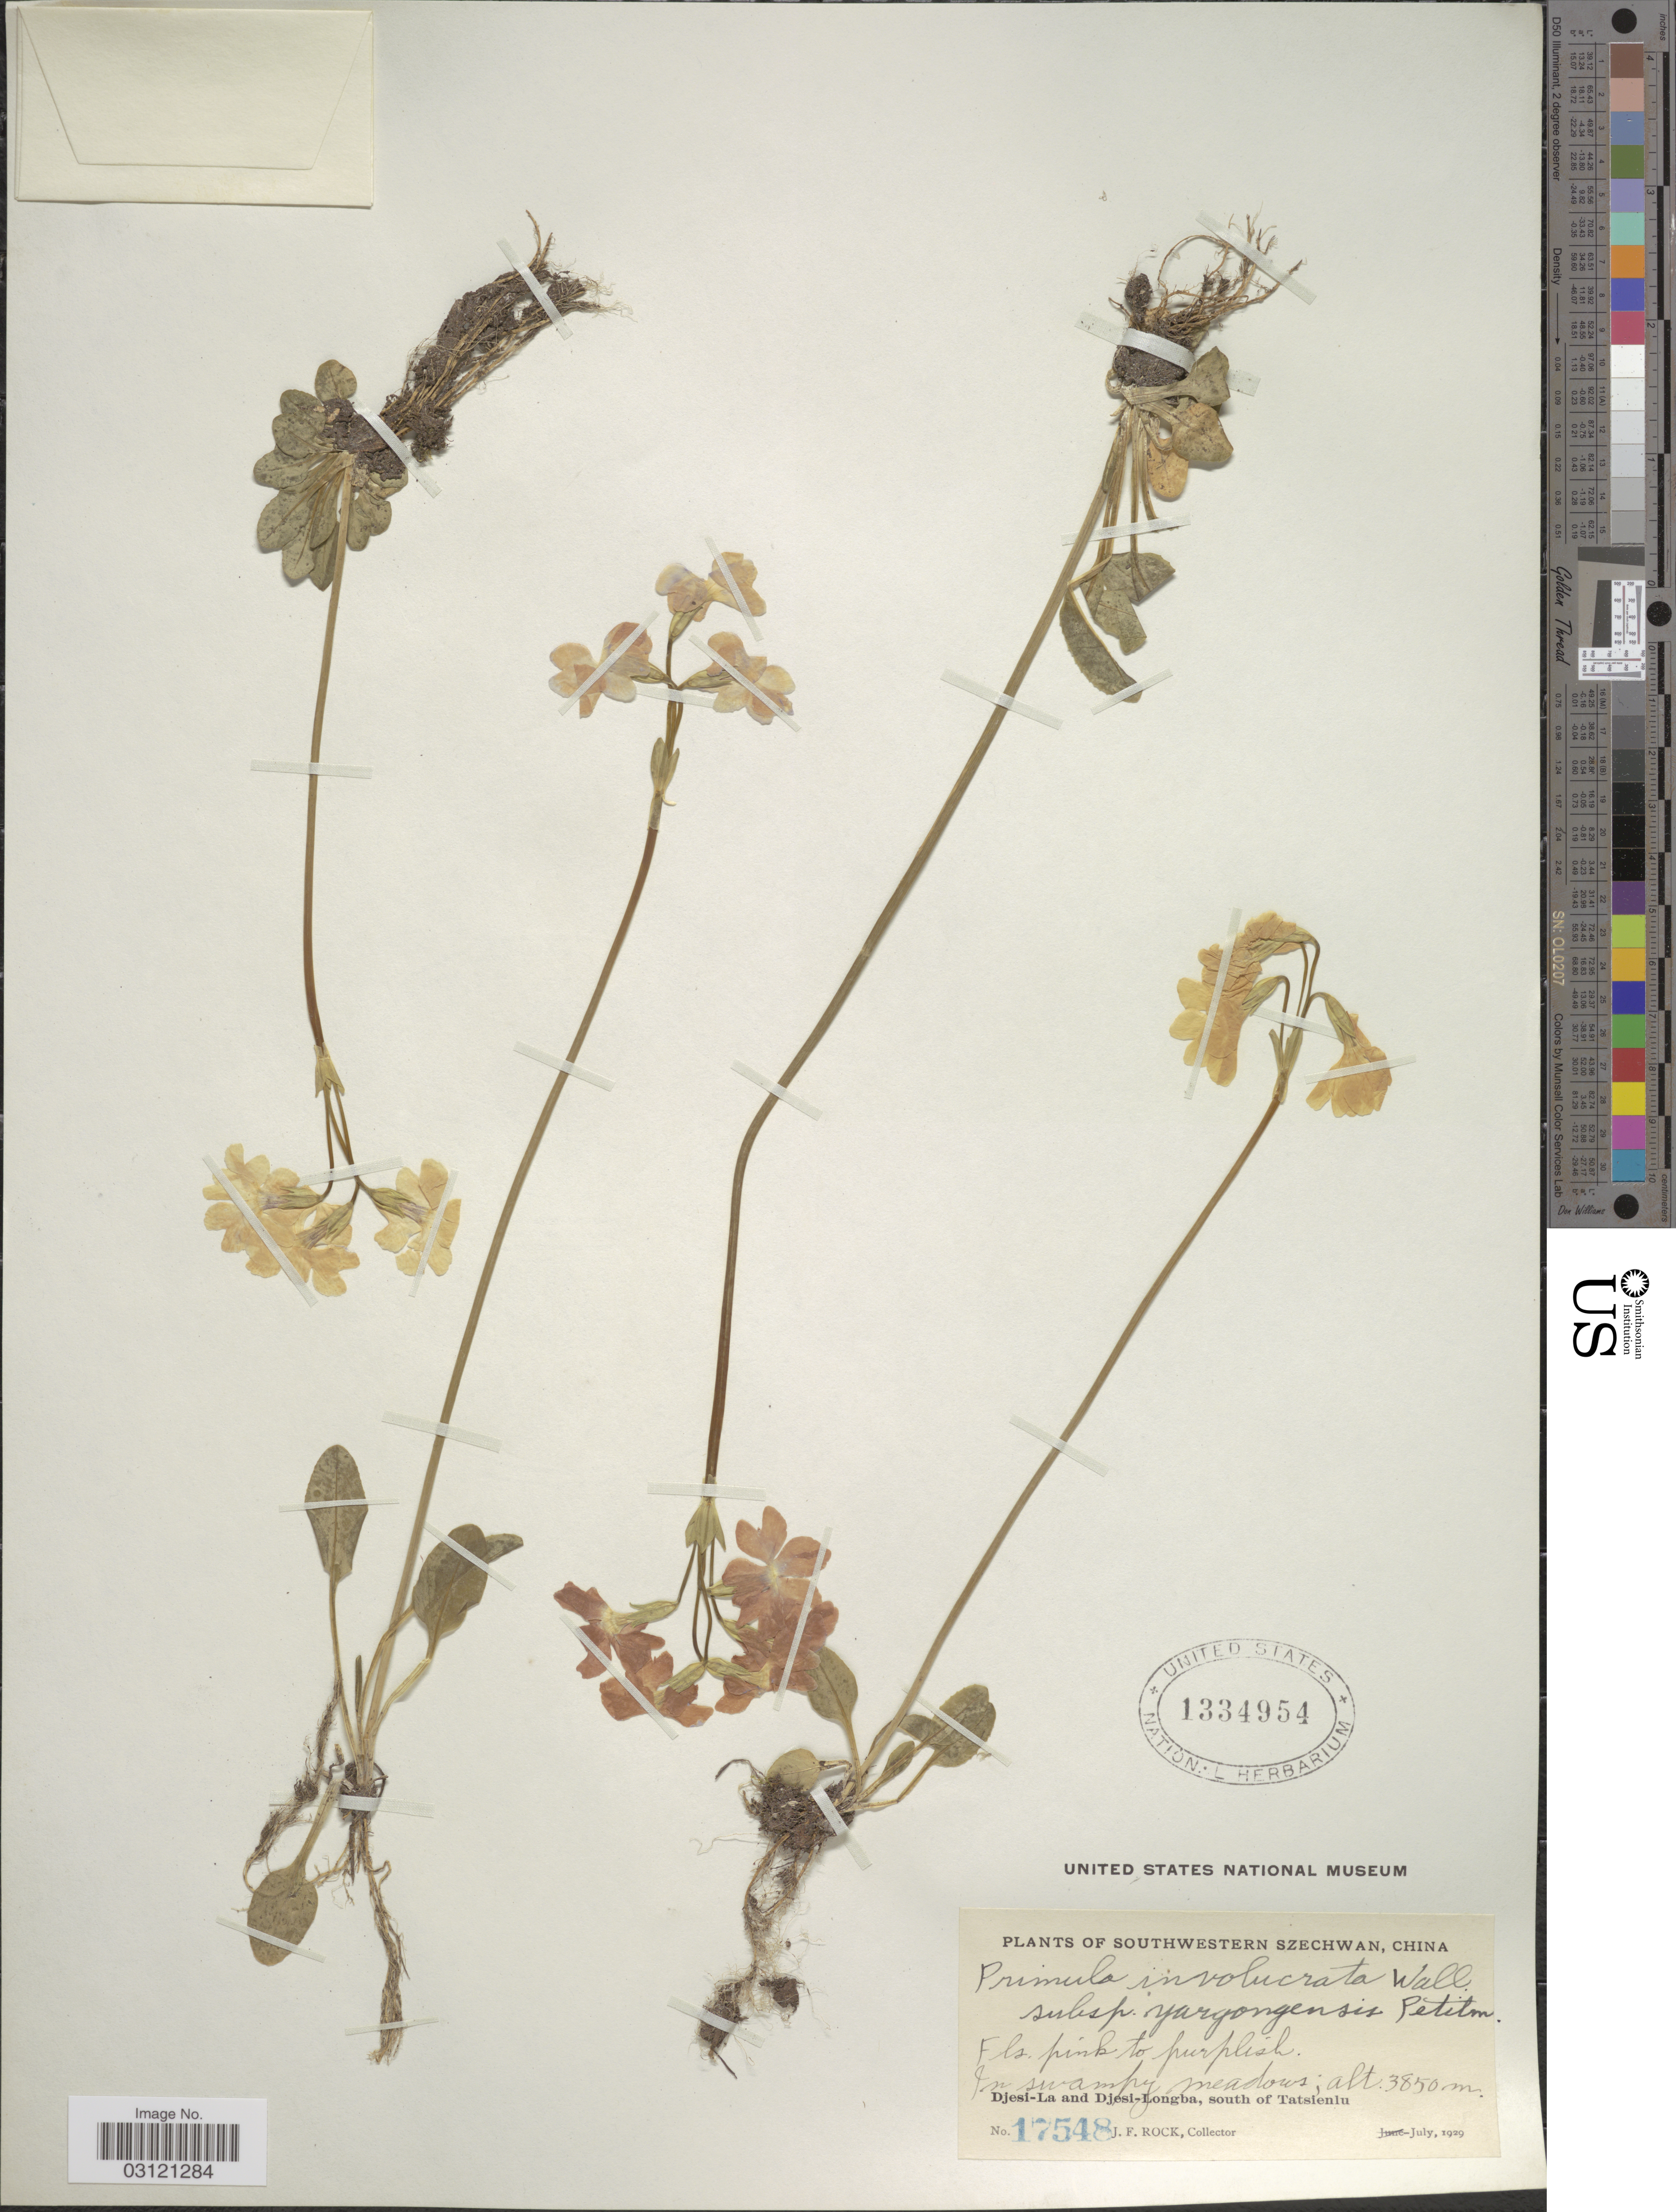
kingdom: Plantae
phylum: Tracheophyta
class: Magnoliopsida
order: Ericales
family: Primulaceae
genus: Primula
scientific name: Primula involucrata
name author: Wall. ex Duby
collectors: J. Rock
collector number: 17548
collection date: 1929-07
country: China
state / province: Sichuan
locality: Southwestern Szechwan, Djesi-La and Djesi-Longba, south of Tatsienlu.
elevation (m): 3850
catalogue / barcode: US 1334954